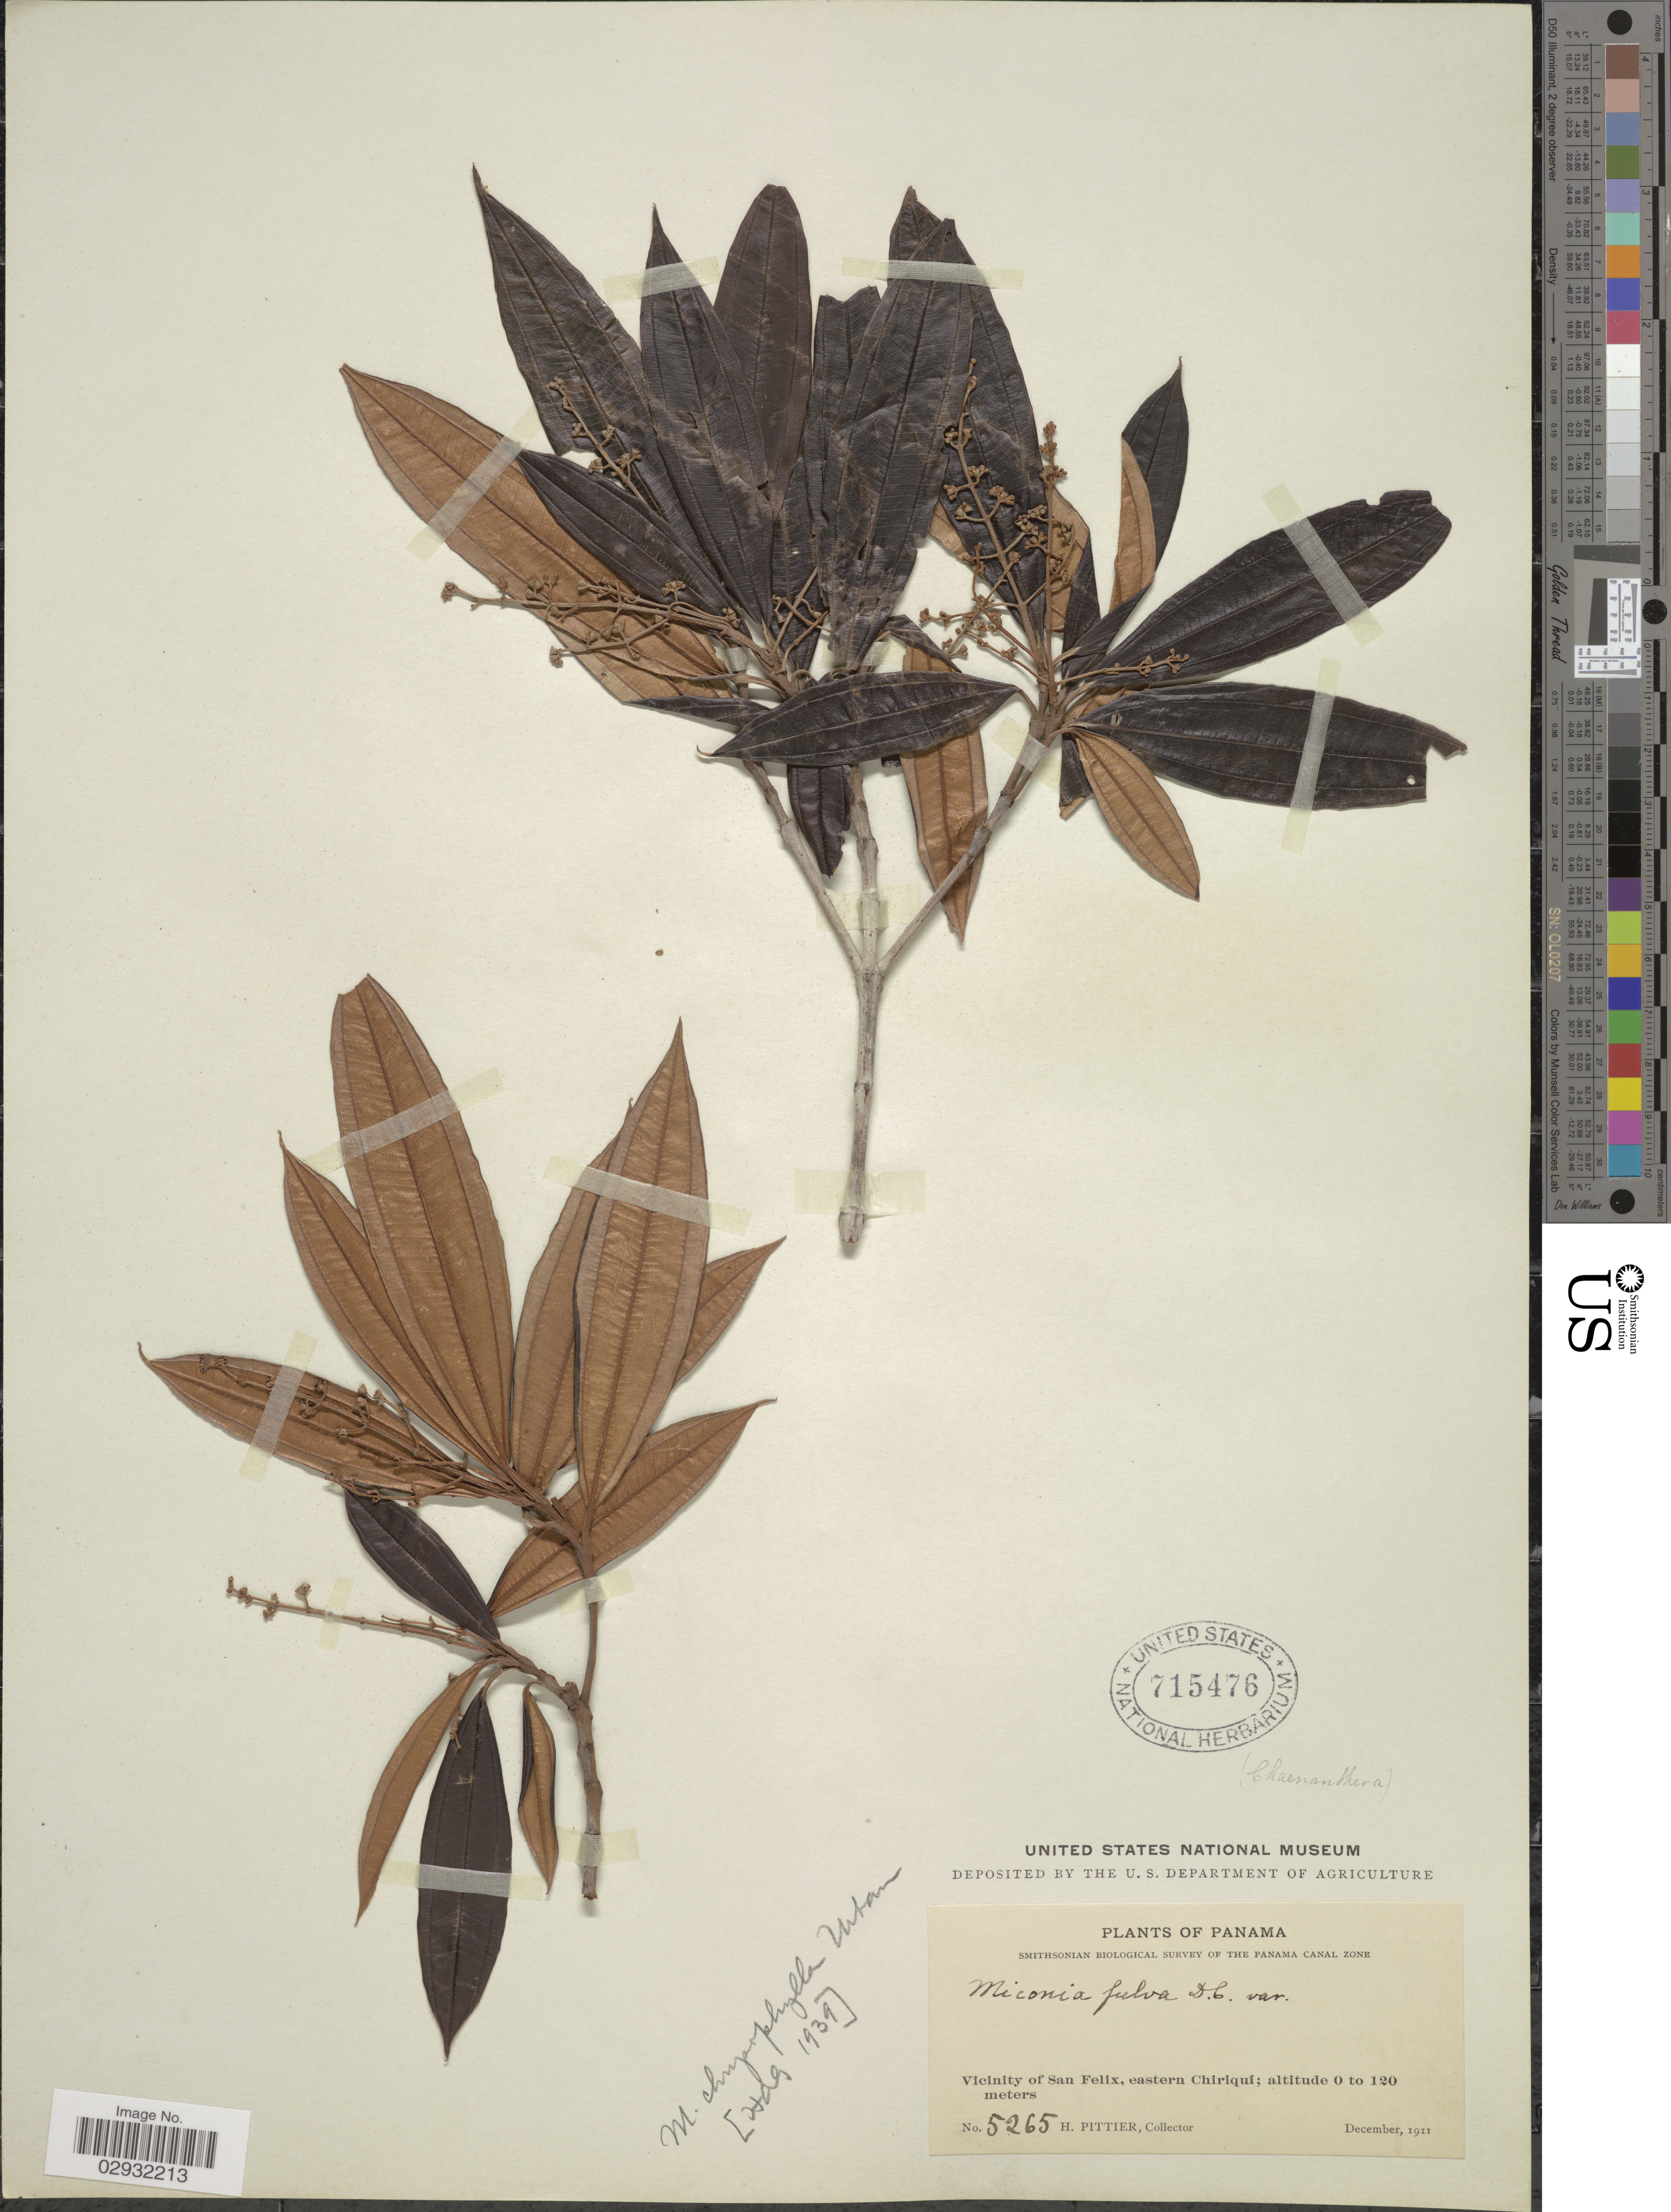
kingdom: Plantae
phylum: Tracheophyta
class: Magnoliopsida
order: Myrtales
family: Melastomataceae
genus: Miconia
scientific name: Miconia chrysophylla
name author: (Rich.) Urb.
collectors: H. F. Pittier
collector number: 5265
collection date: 1911-12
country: Panama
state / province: Chiriqui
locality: Vicinity of San Felix, eastern Chiriquí.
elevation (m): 0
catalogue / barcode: US 715476